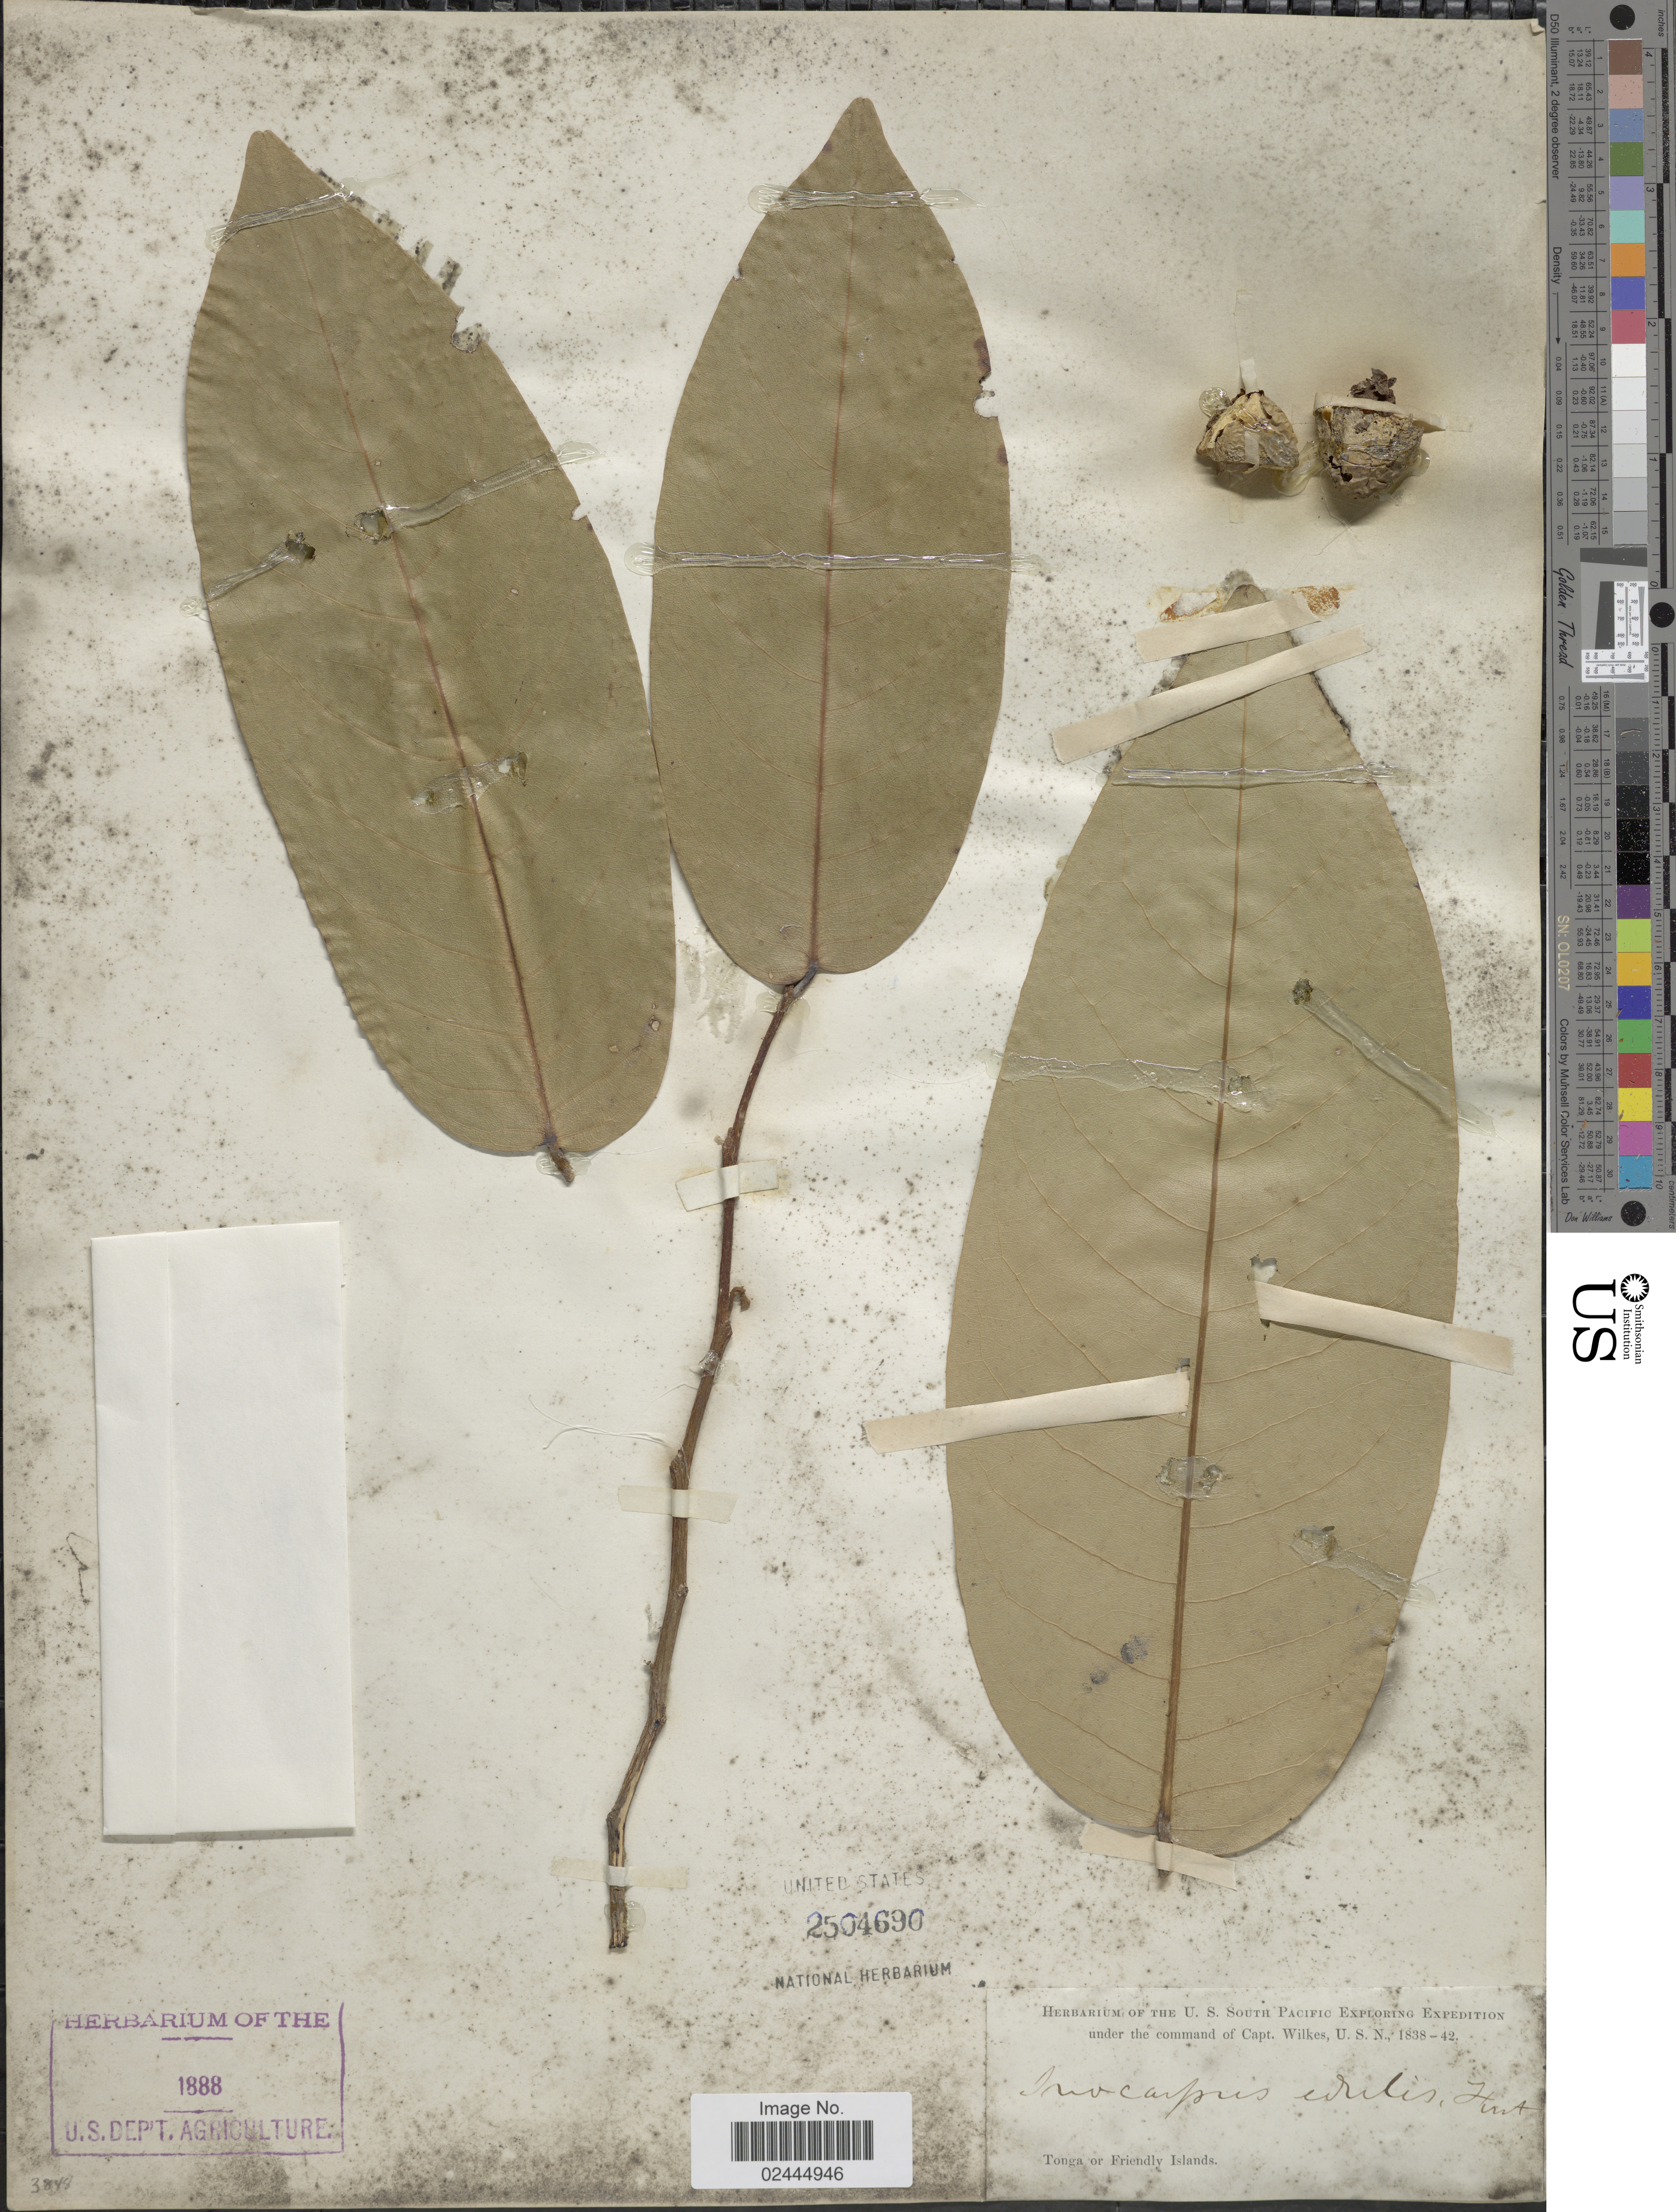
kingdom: Plantae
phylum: Tracheophyta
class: Magnoliopsida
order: Fabales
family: Fabaceae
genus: Inocarpus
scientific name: Inocarpus fagifer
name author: (Parkinson) Fosberg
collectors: Wilkes Explor. Exped.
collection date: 1838/1842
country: Tonga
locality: Tonga or Friendly Islands.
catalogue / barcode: US 2504690